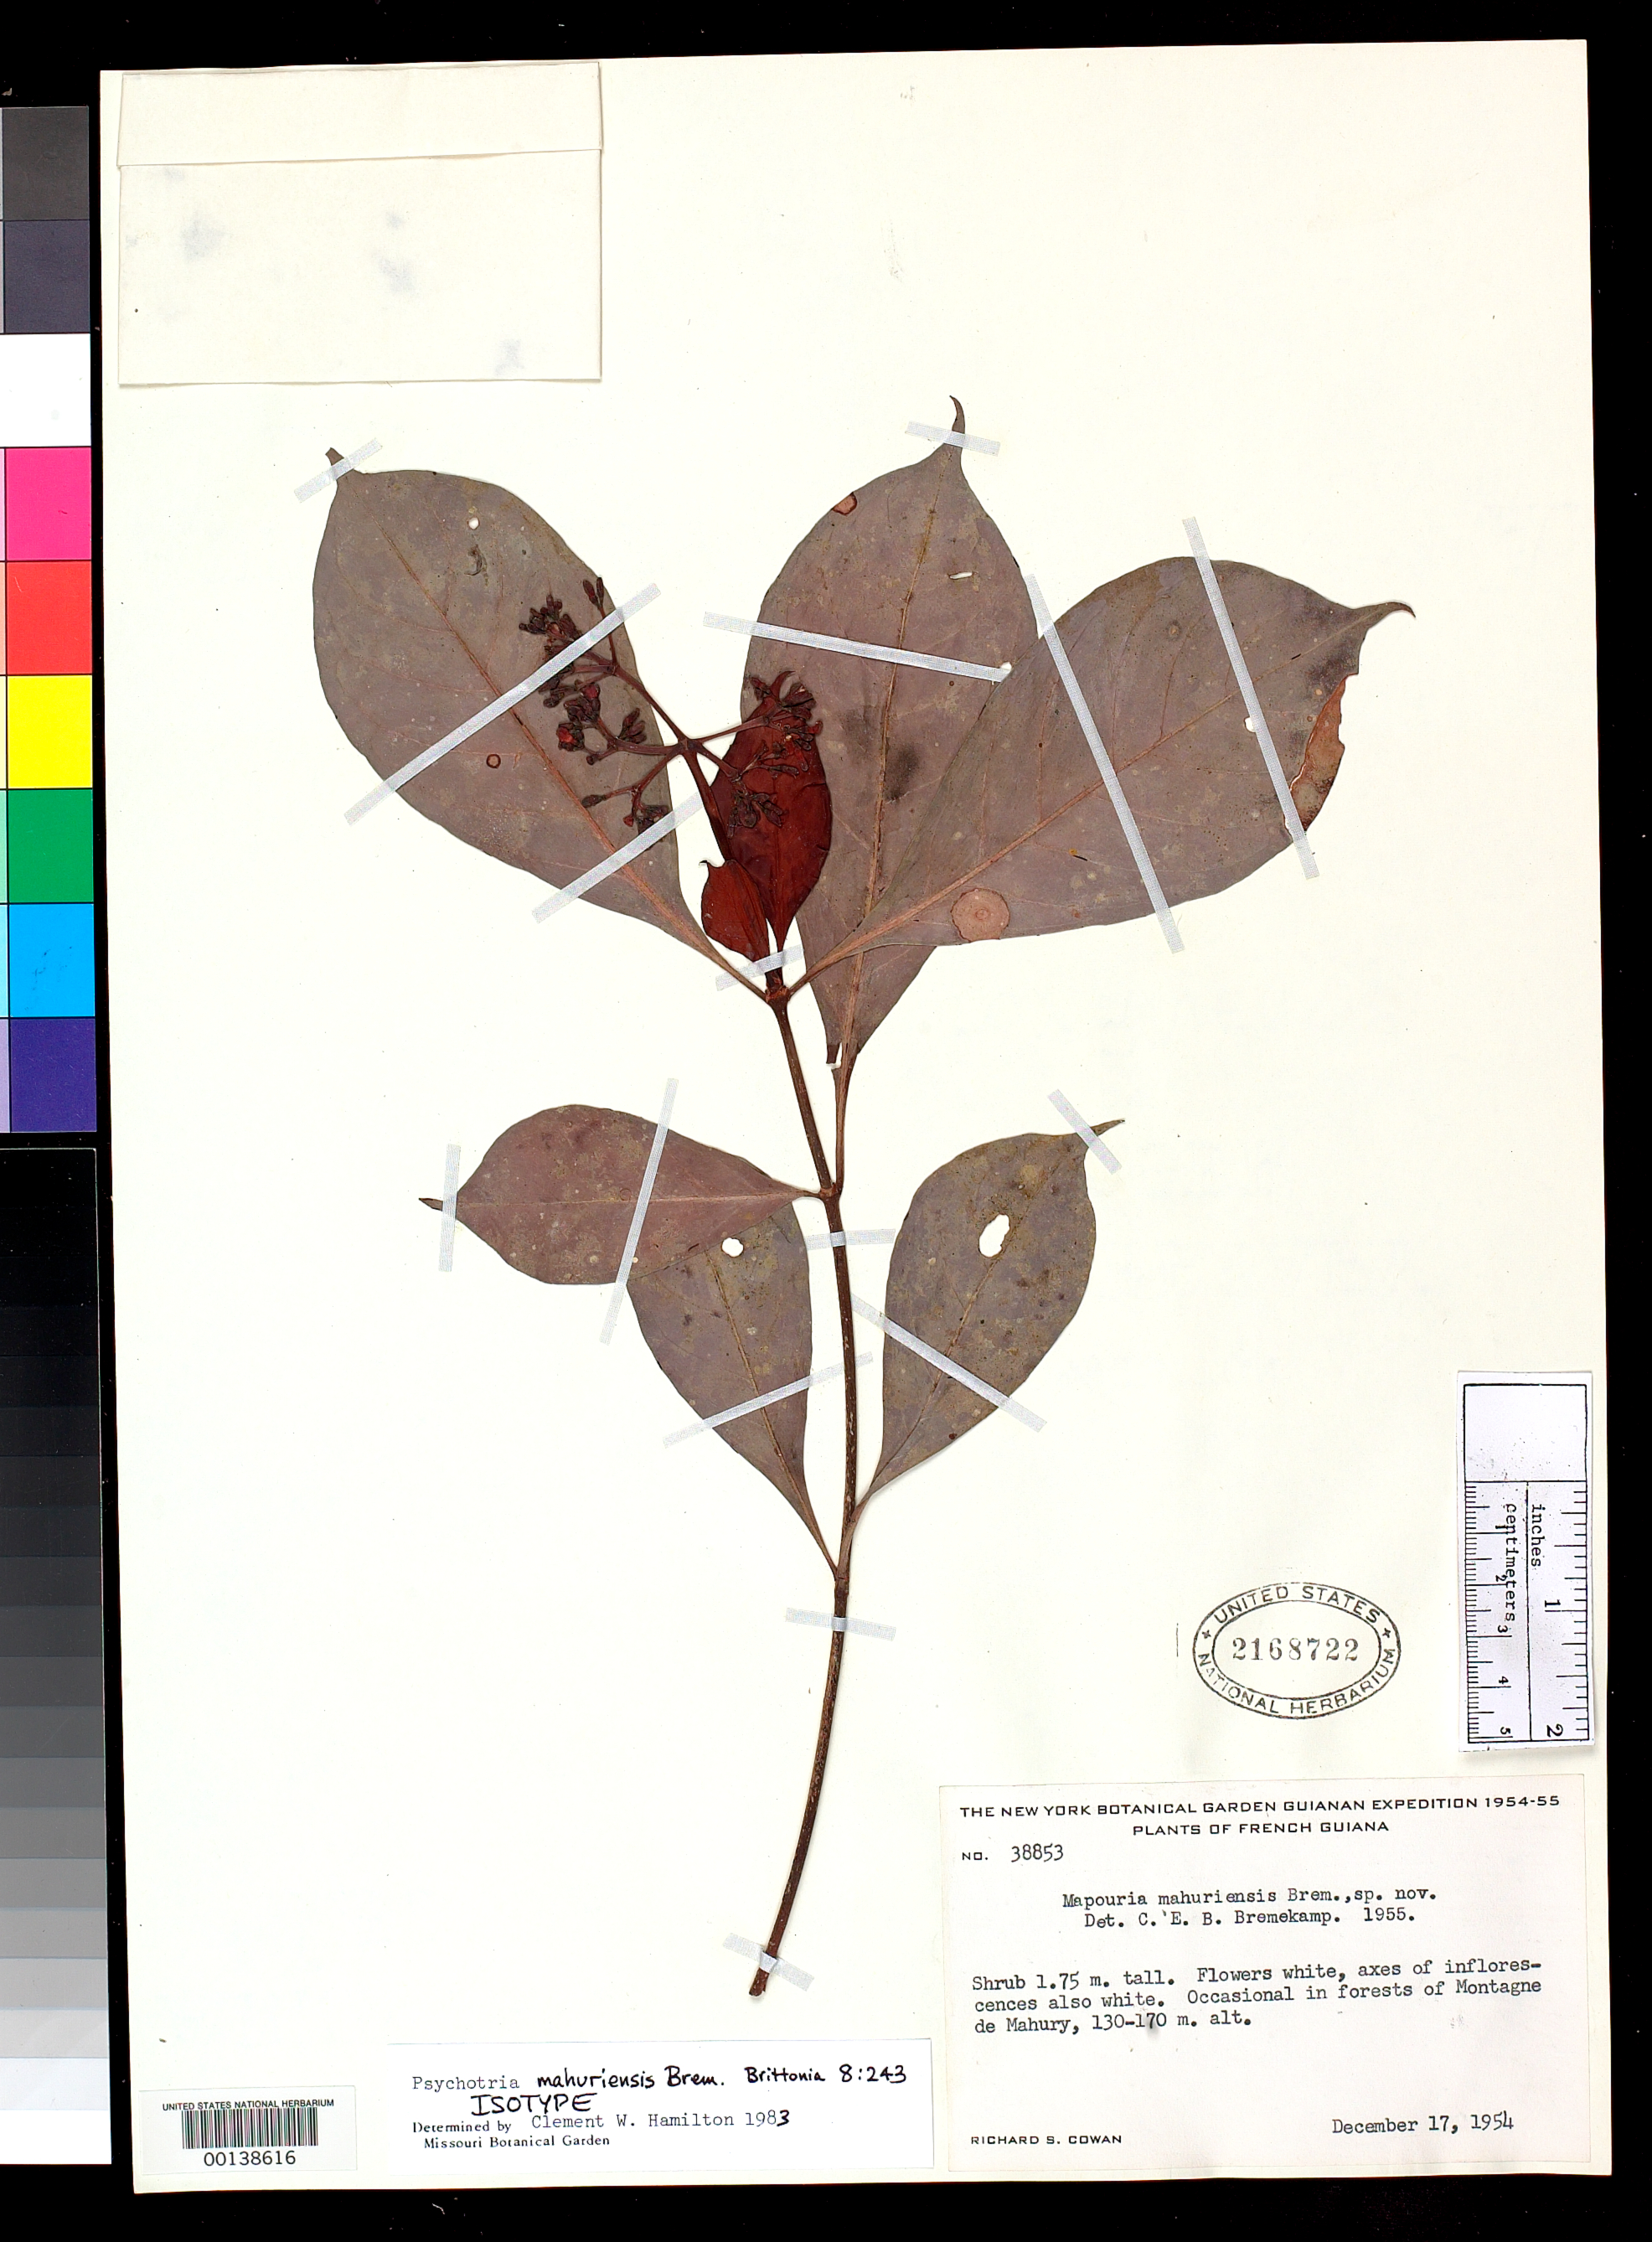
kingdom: Plantae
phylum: Tracheophyta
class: Magnoliopsida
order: Gentianales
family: Rubiaceae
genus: Mapouria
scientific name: Mapouria mahuriensis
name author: Bremek.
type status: Isotype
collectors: R. S. Cowan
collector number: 38853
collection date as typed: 17 Dec 1954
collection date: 1954-12-17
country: French Guiana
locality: Montagne de Mahury.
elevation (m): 130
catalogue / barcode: US 2168722